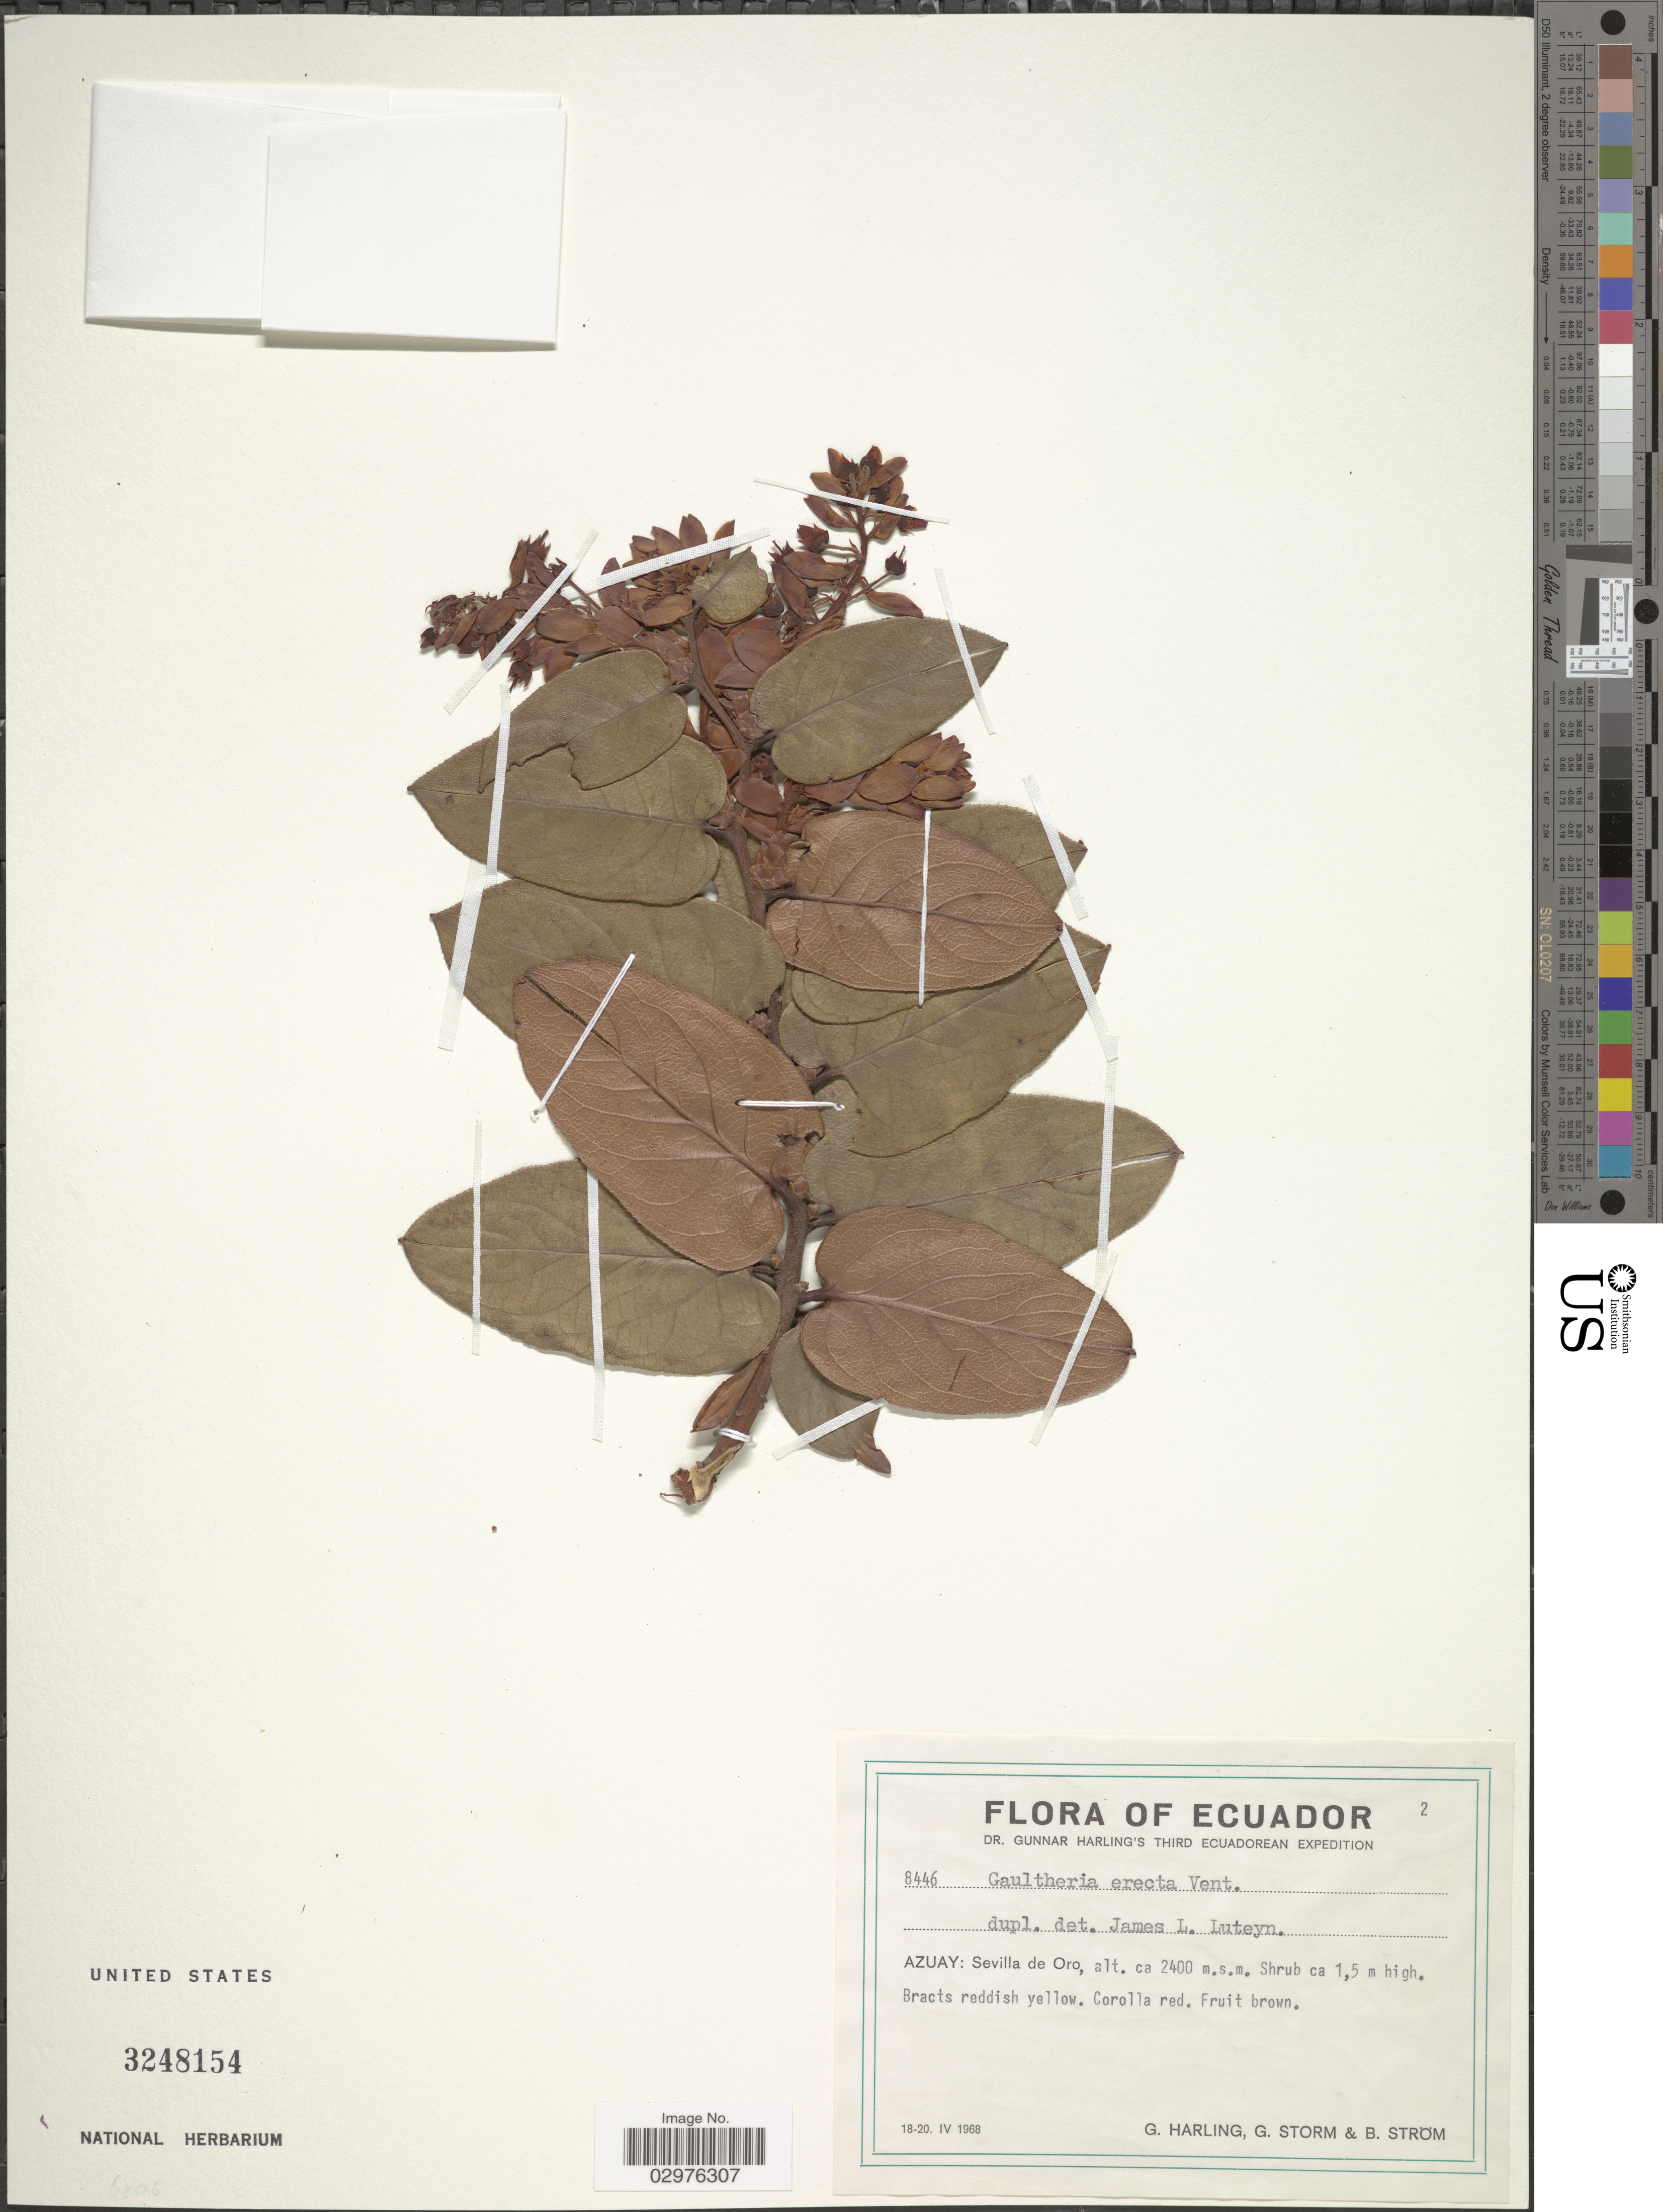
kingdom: Plantae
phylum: Tracheophyta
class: Magnoliopsida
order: Ericales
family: Ericaceae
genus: Gaultheria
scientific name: Gaultheria erecta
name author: Vent.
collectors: G. Harling, G. Storm & B. Ström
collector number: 8446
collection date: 1968-04-18/1968-04-20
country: Ecuador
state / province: Azuay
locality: Sevilla de Oro.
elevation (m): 2400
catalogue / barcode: US 3248154